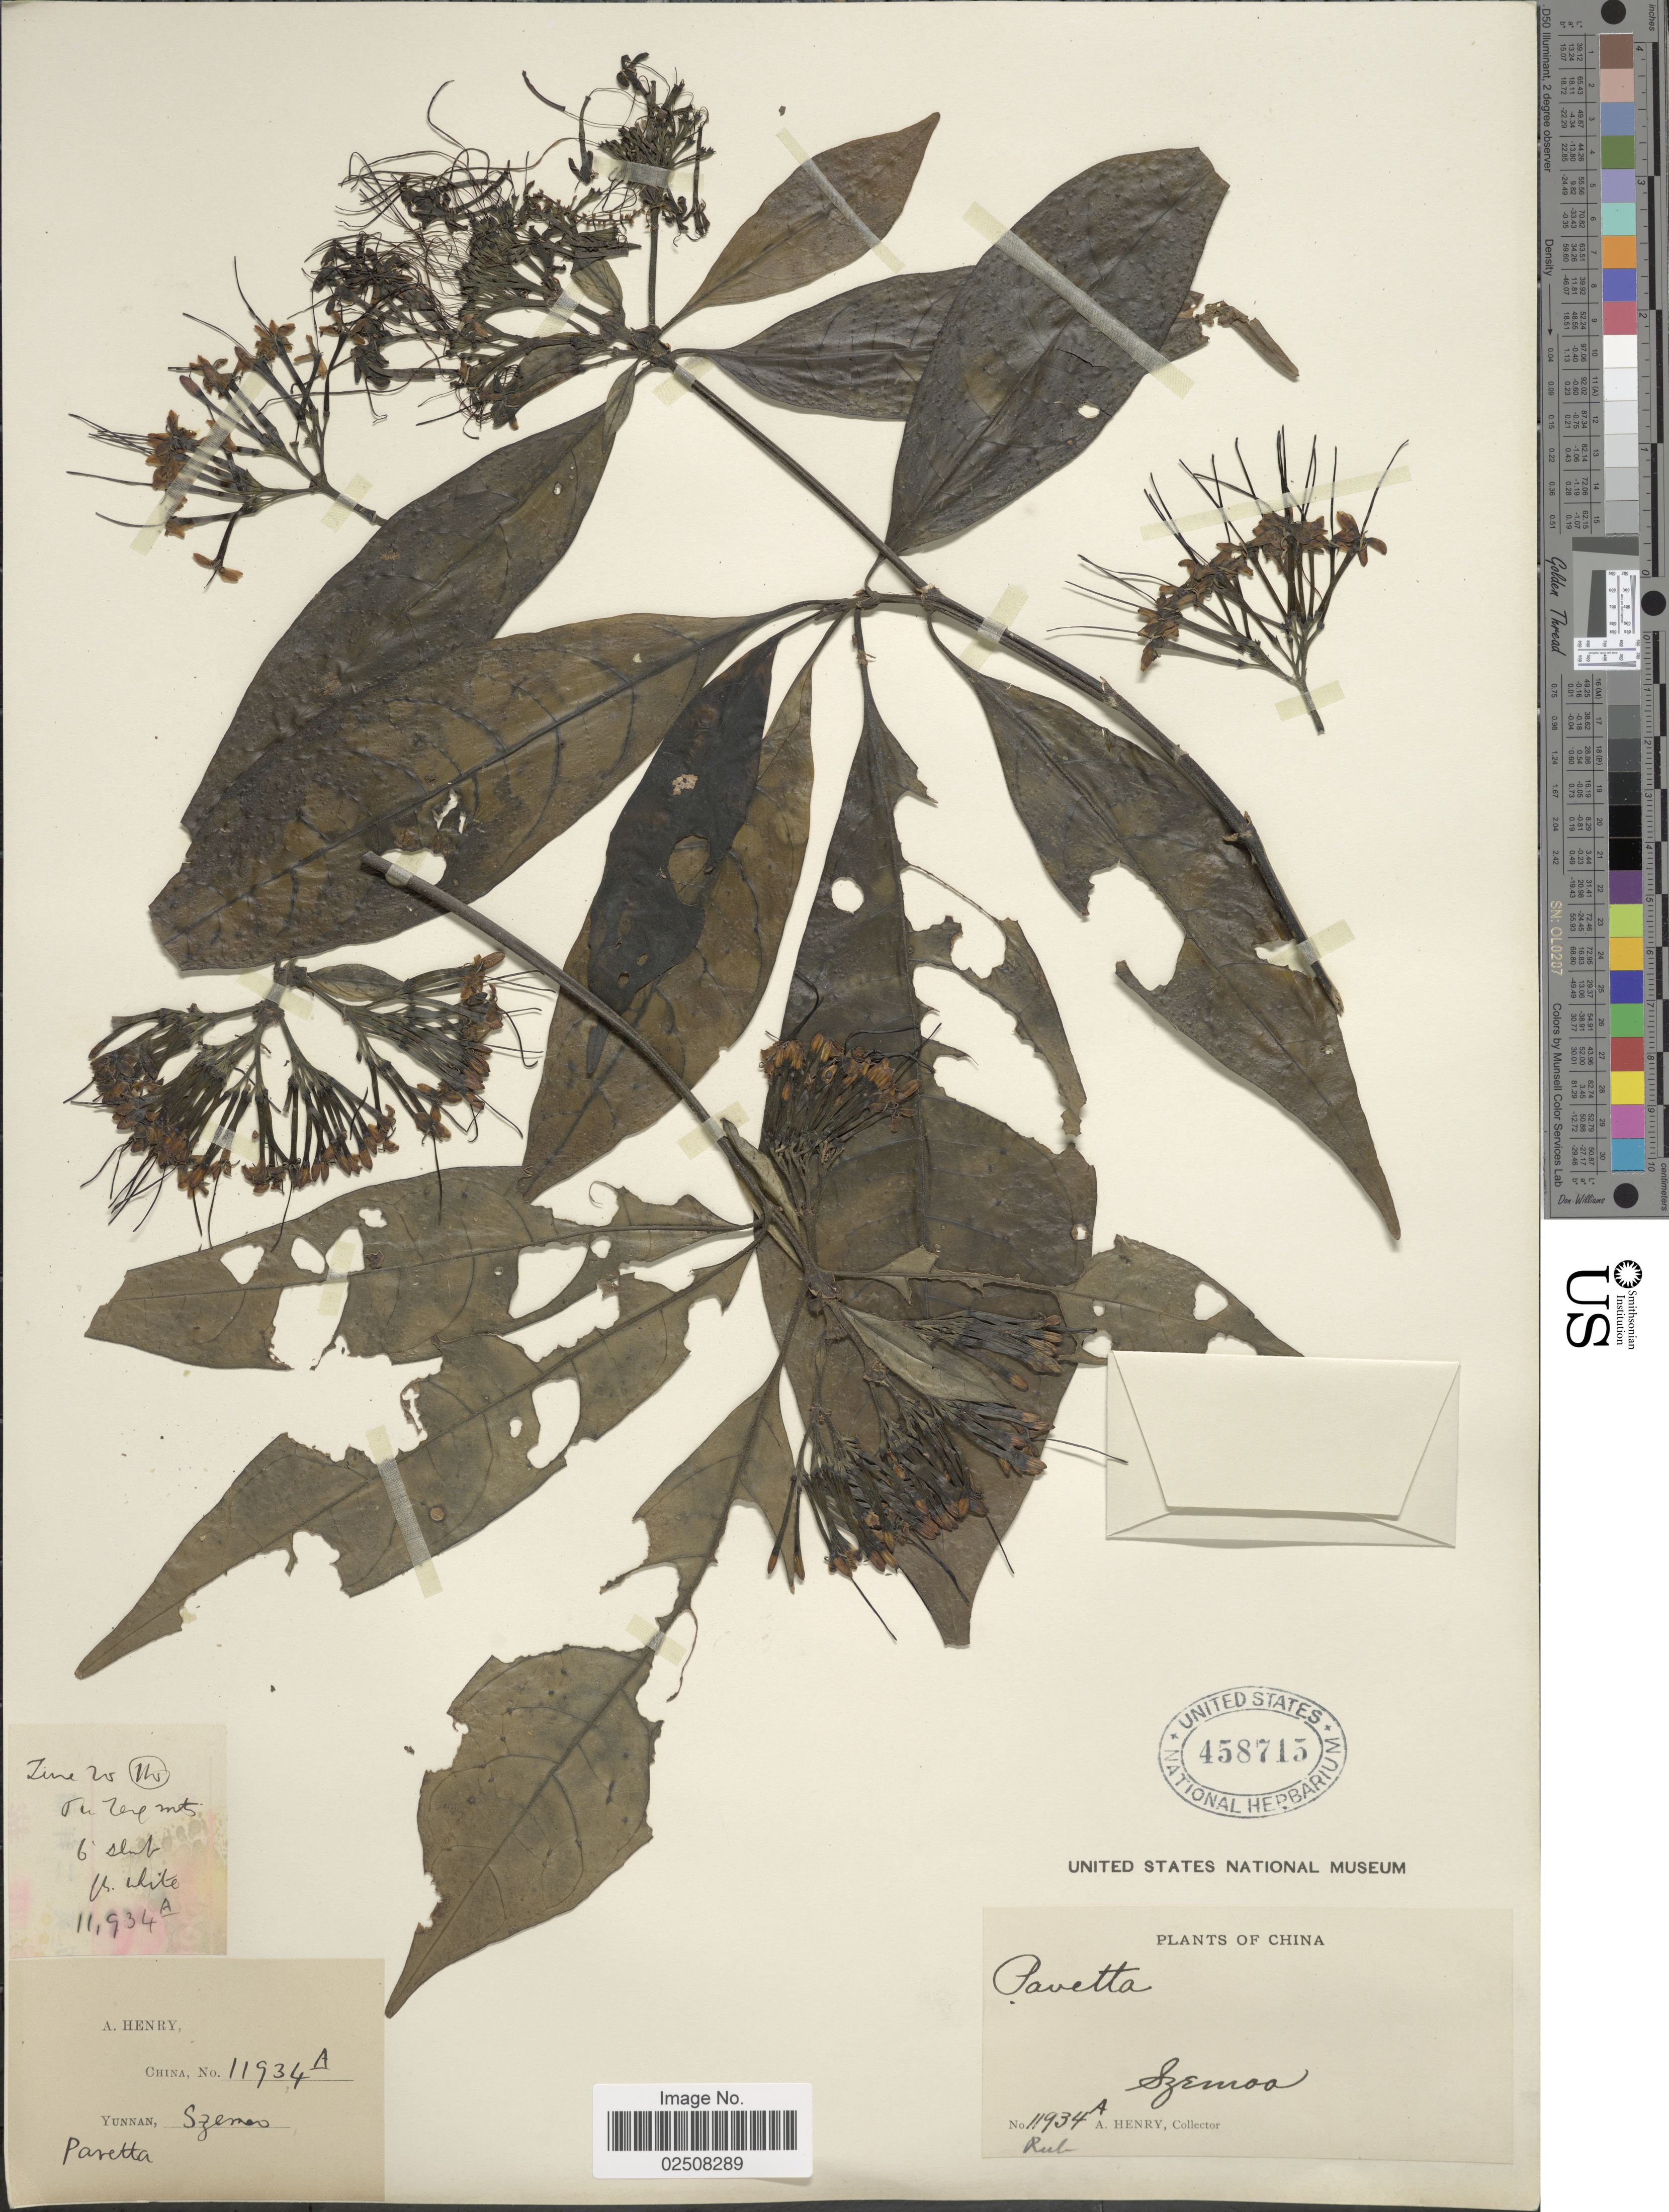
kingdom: Plantae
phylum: Tracheophyta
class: Magnoliopsida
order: Gentianales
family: Rubiaceae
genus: Pavetta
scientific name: Pavetta sp.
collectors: A. Henry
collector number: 11934 A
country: China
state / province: Yunnan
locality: Szemoa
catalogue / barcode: US 458715